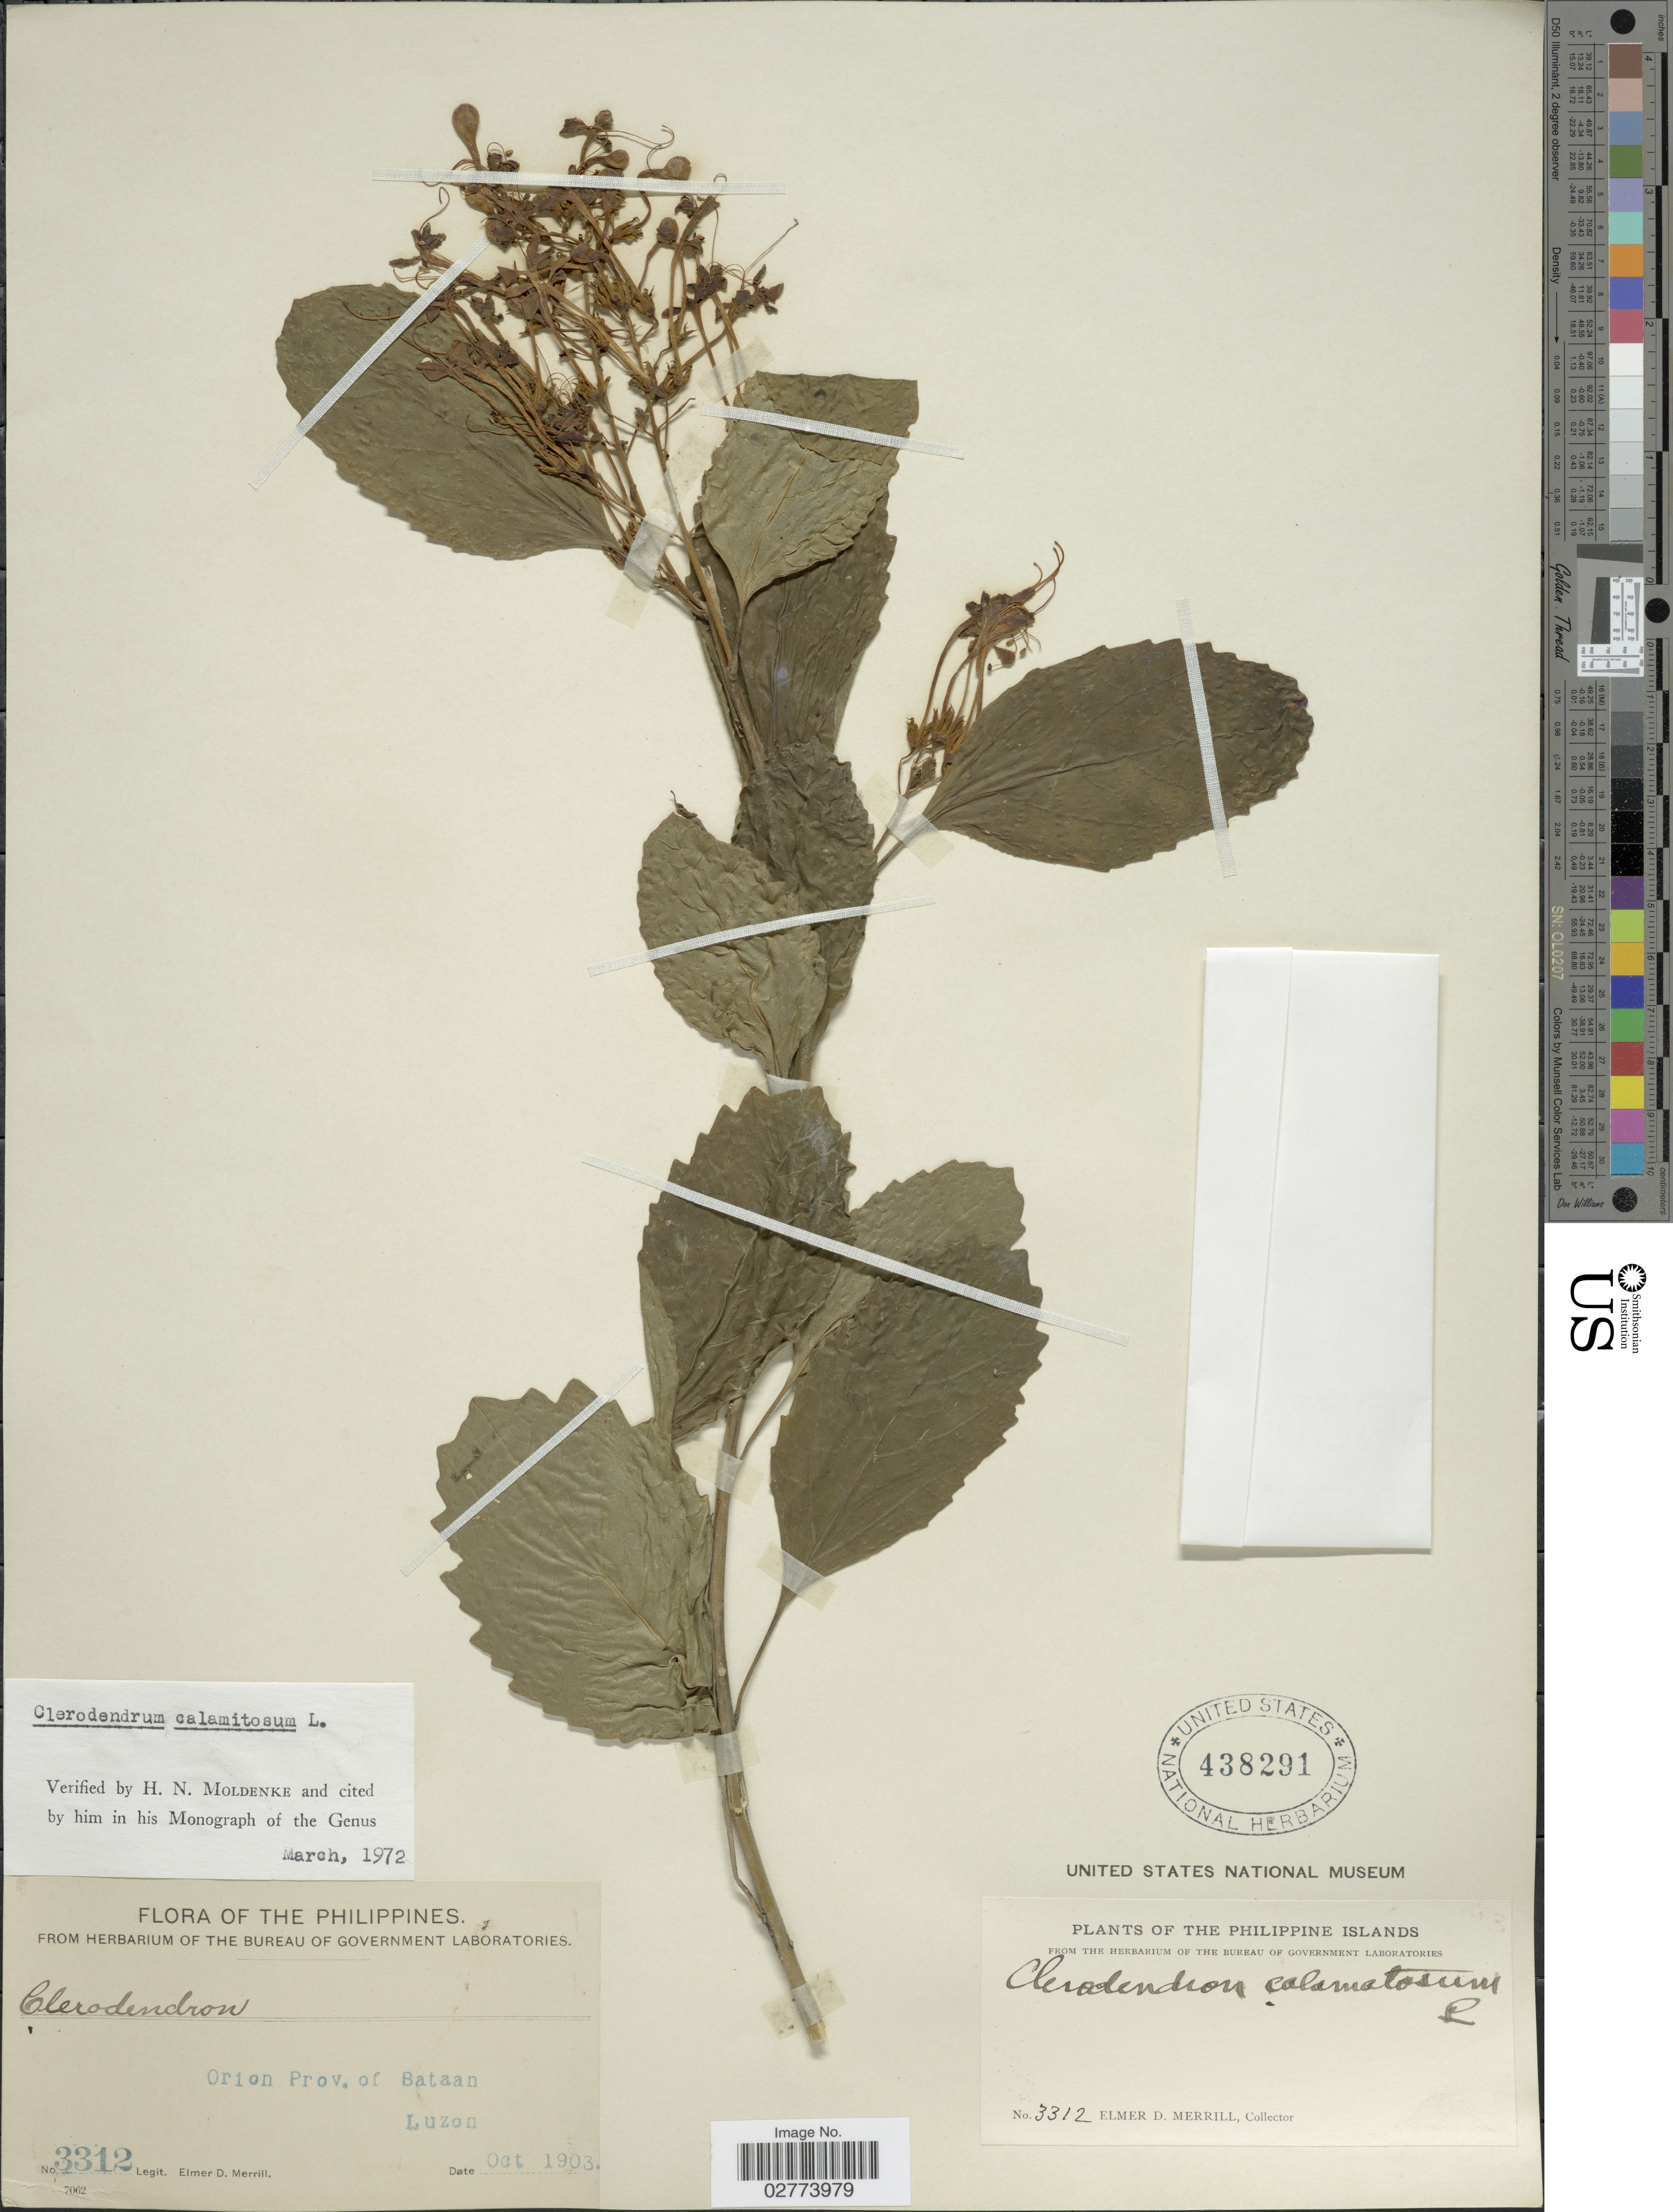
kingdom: Plantae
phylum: Tracheophyta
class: Magnoliopsida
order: Lamiales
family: Lamiaceae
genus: Clerodendrum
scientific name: Clerodendrum calamitosum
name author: L.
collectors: E. D. Merrill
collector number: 3312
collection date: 1903-10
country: Philippines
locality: Orion Prov. of Bataan, Luzon. Philippine Islands.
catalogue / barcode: US 438291